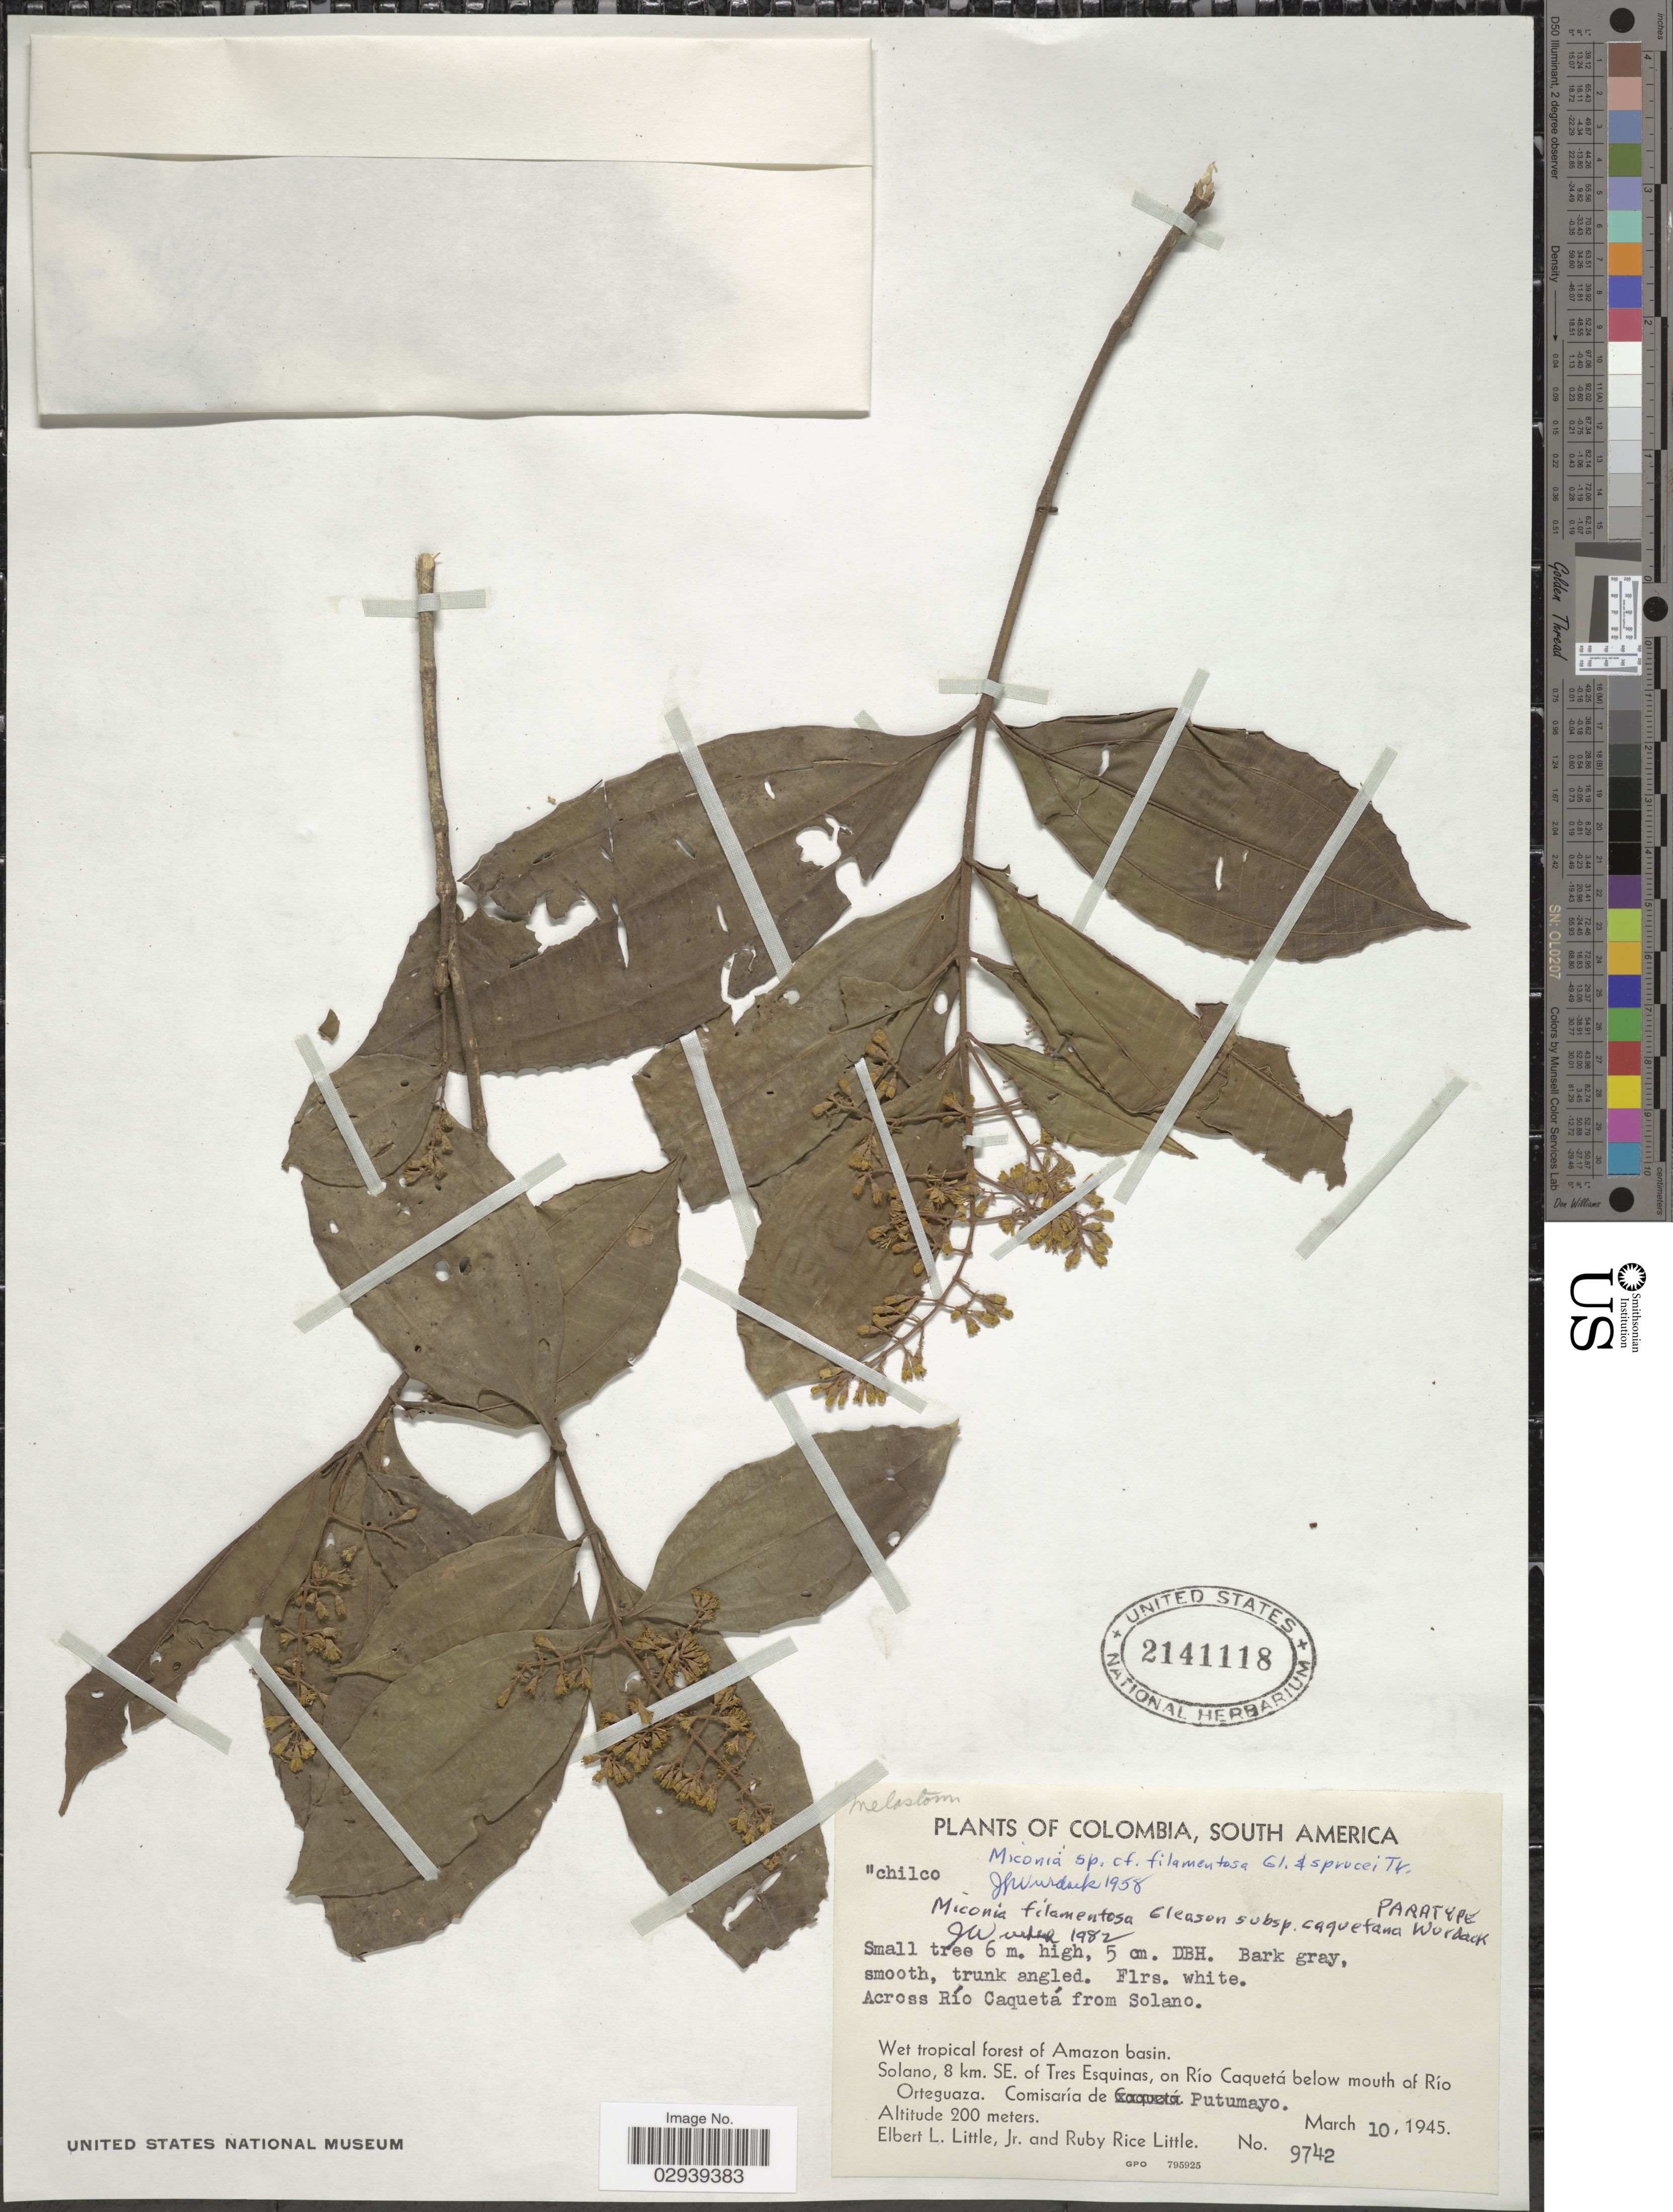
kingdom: Plantae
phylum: Tracheophyta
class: Magnoliopsida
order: Myrtales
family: Melastomataceae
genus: Miconia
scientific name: Miconia filamentosa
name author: Gleason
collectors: E. L. Little & R. R. Little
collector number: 9742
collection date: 1945-03-10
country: Colombia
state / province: Putumayo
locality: Across Río Caquetá from Solano. Wet tropical forest of Amazon basin. Solano, 8 km. SE of Tres Esquinas, on Río Caquetá below mouth of Río Orteguaza. Comisaría de Putumayo.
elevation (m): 200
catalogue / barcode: US 2141118